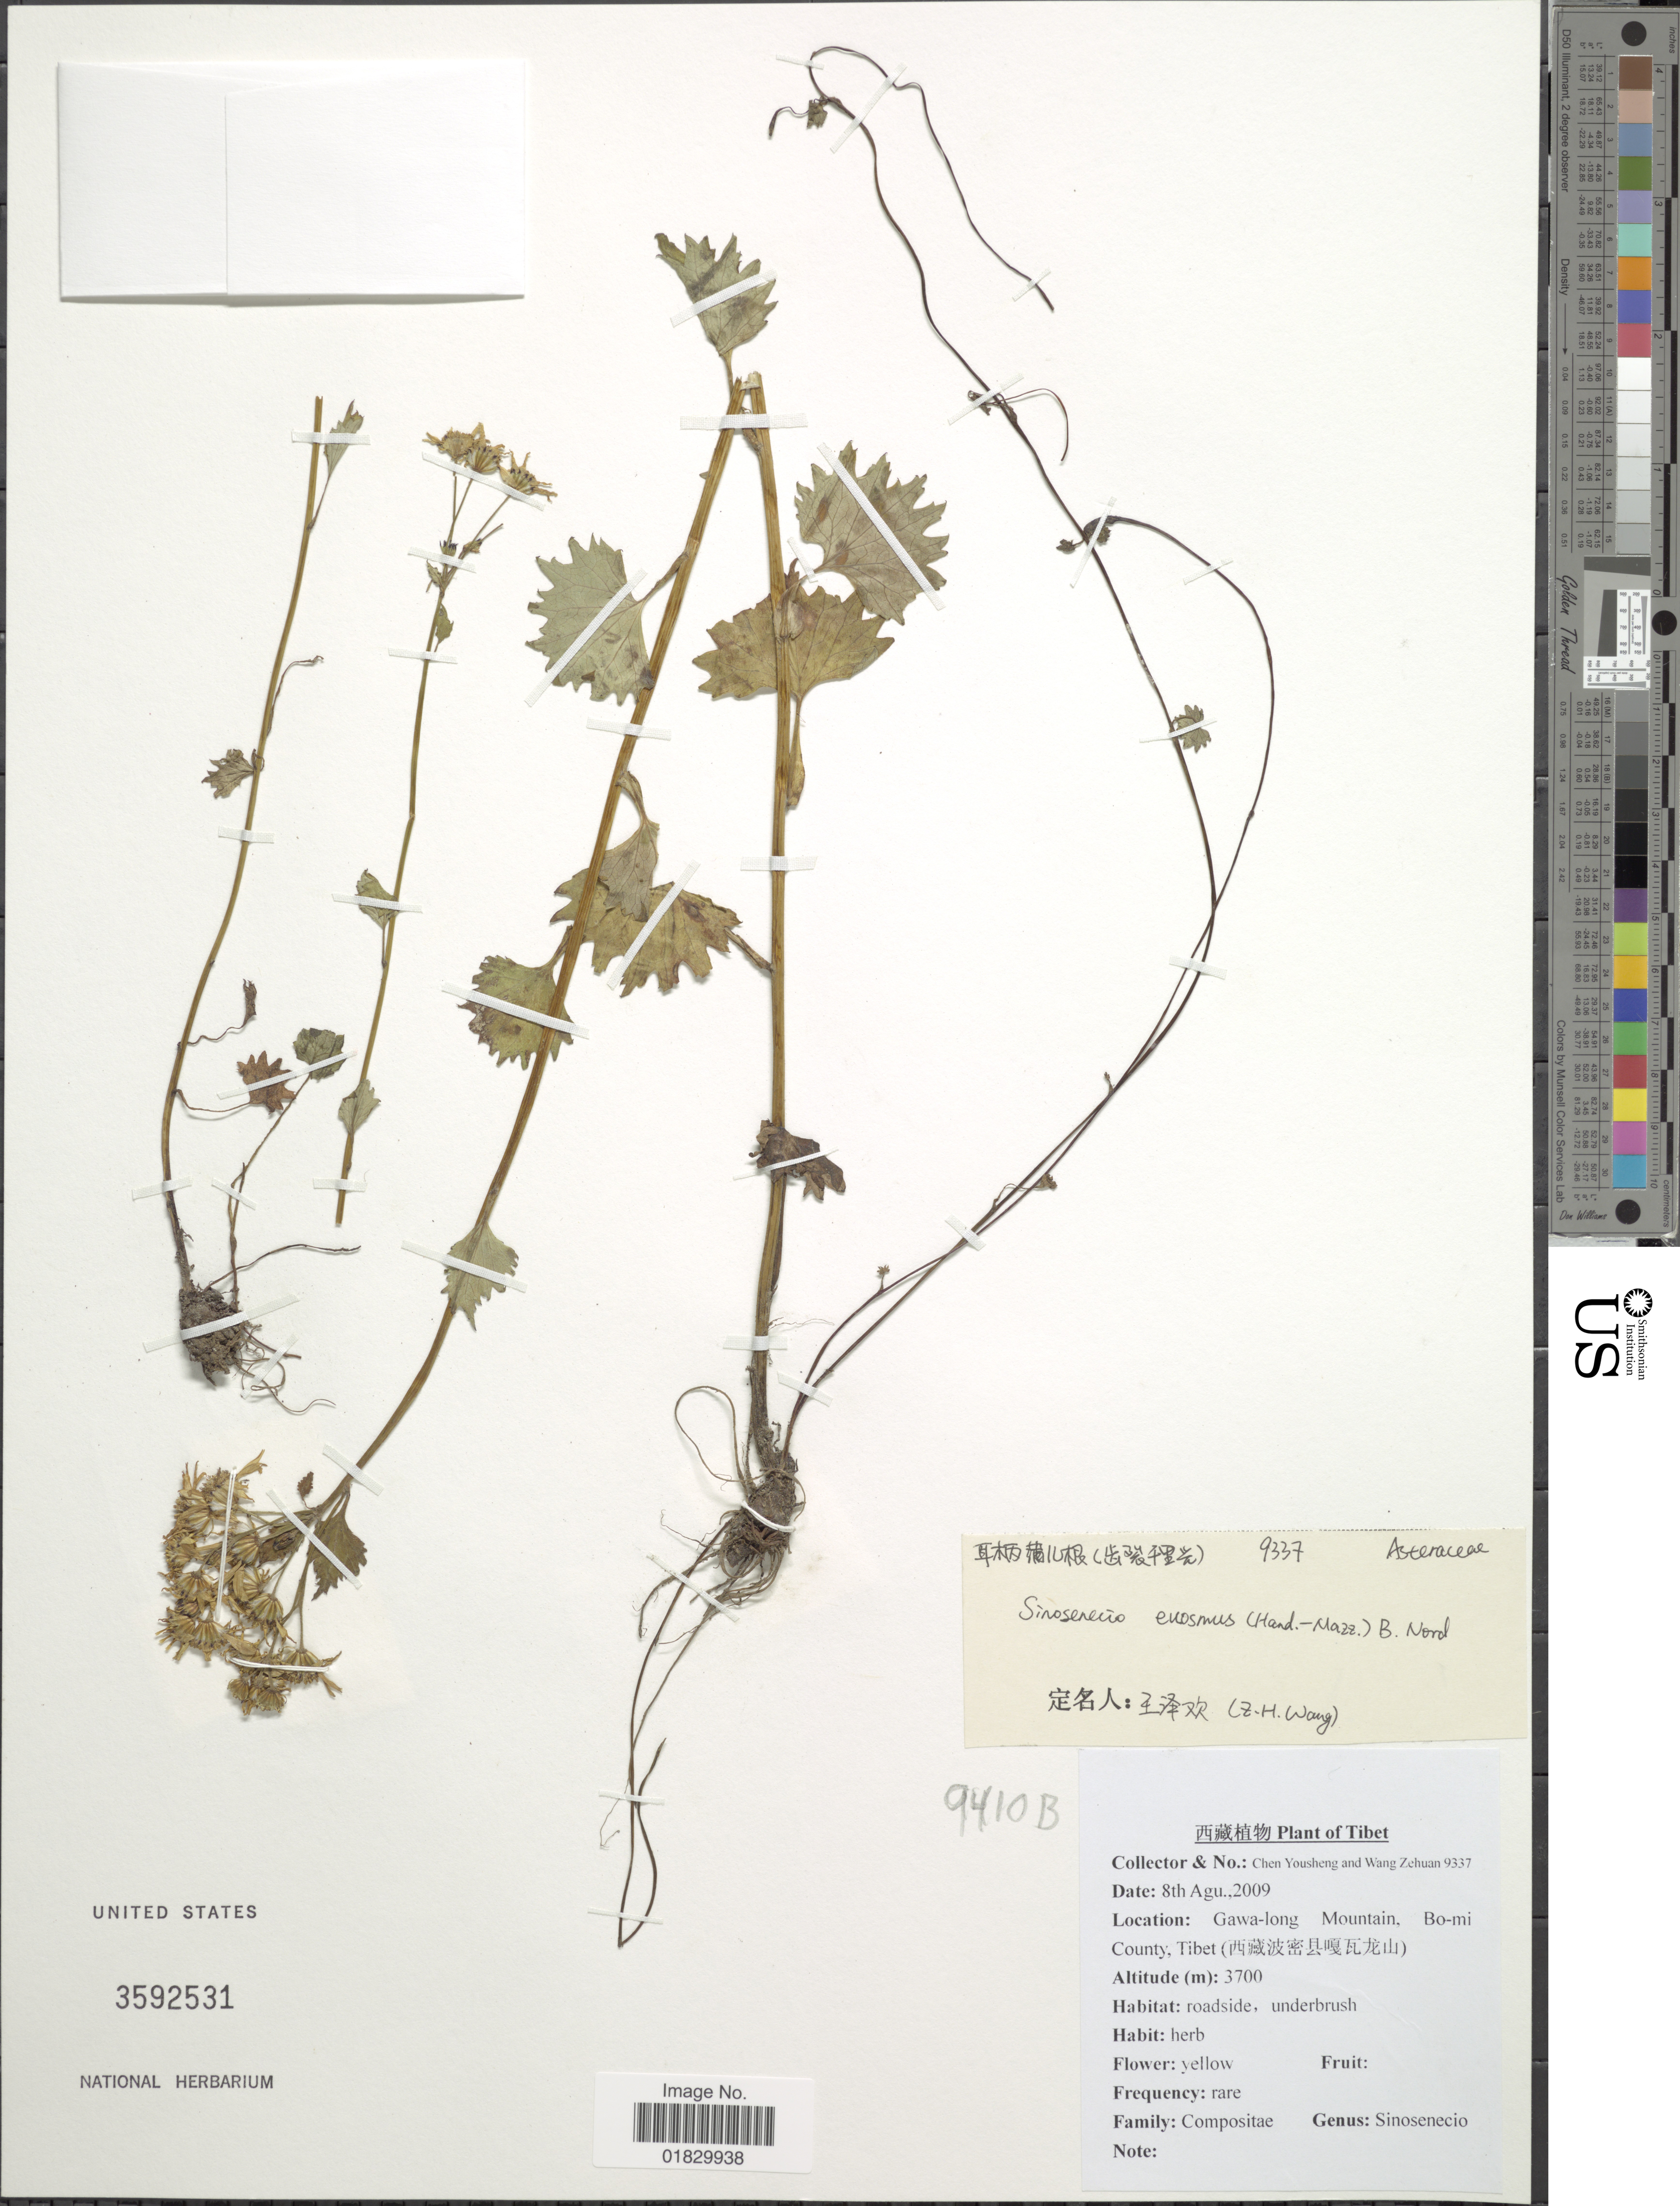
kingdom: Plantae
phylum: Tracheophyta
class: Magnoliopsida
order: Asterales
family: Asteraceae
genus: Sinosenecio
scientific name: Sinosenecio euosmus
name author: (Hand.-Mazz.) B. Nord.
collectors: C. Yousheng & W. Zehuan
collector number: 9337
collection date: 2009-08-08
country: China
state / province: Xizang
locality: Gawa-long Mountain, Bo-mi County, Tibet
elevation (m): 3700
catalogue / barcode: US 3592531